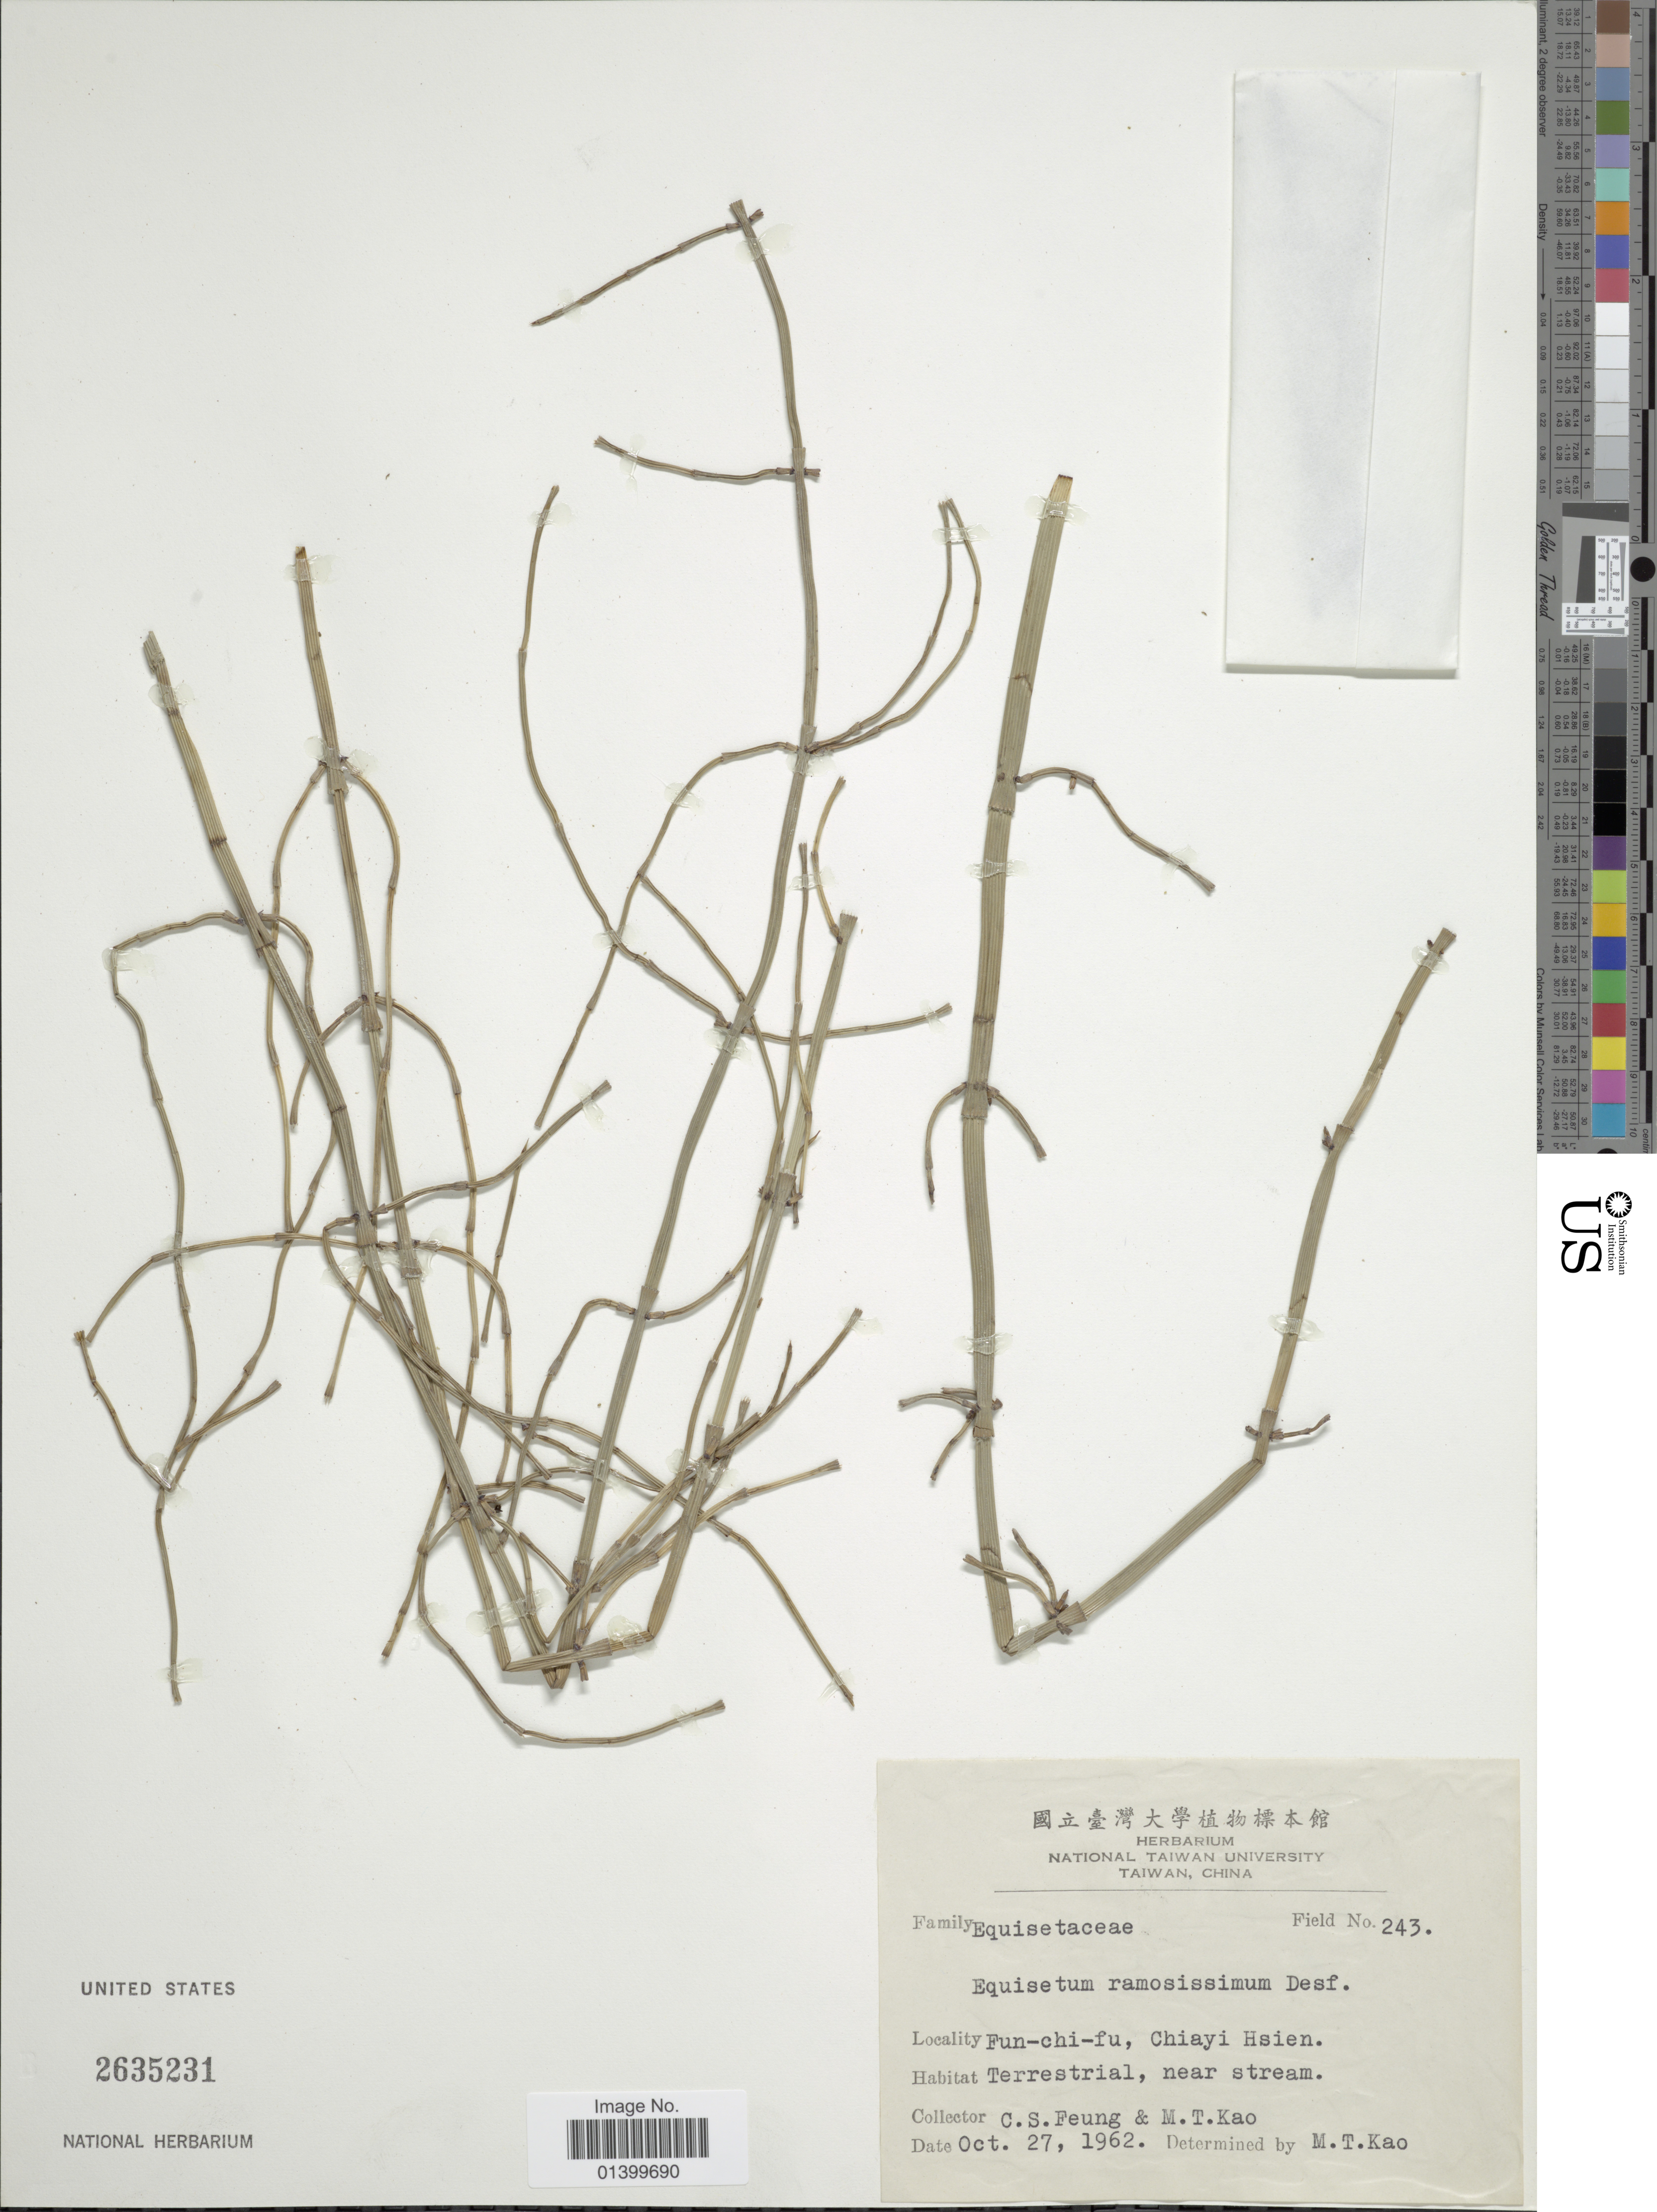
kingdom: Plantae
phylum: Tracheophyta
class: Polypodiopsida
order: Equisetales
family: Equisetaceae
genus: Equisetum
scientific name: Equisetum ramosissimum subsp. debile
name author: (Roxb. ex Vaucher) Hauke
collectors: C. Feung & M. T. Kao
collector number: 243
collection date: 1962-10-27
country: Taiwan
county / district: Chiayi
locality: Fun-chi-fu, Chiayi Hsien.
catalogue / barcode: US 2635231